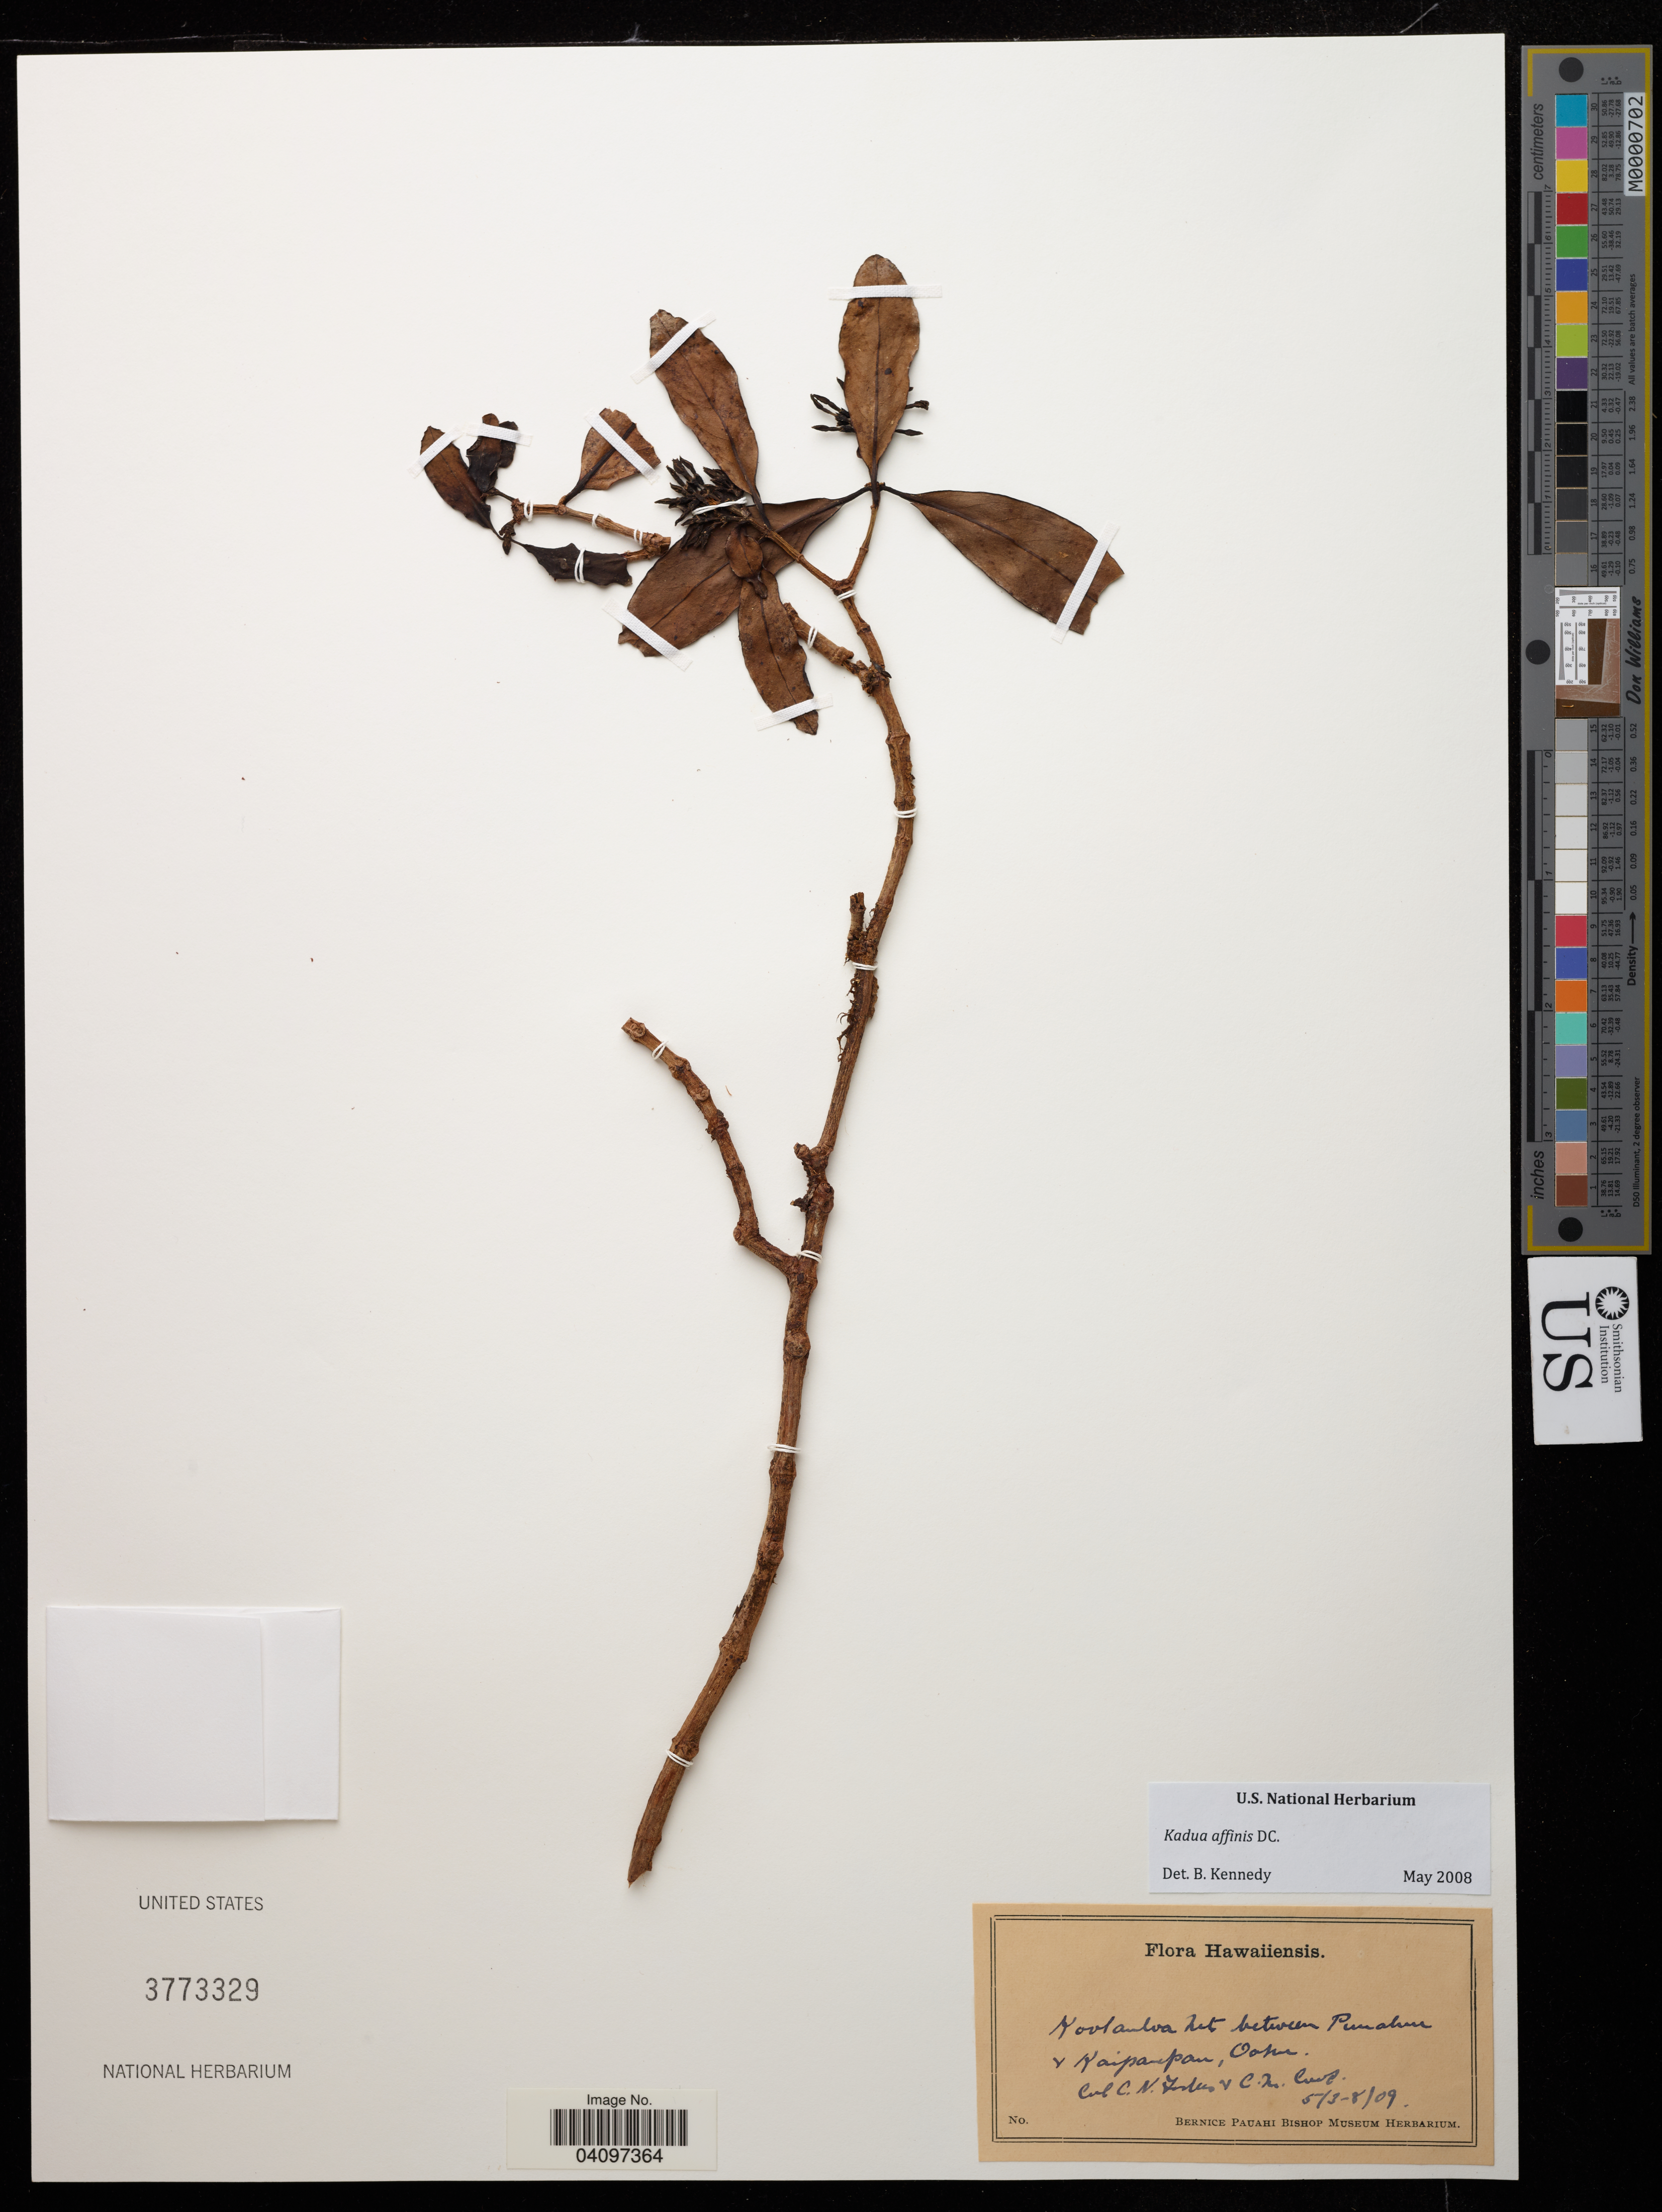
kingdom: Plantae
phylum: Tracheophyta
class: Magnoliopsida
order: Gentianales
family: Rubiaceae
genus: Kadua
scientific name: Kadua affinis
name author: DC.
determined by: Kennedy, B.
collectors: C. N. Forbes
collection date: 1909-05-03/1909-05-08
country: United States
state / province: Hawaii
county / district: Honolulu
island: Oahu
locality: Koolauloa Mts., between Punaluu and Kaipaupau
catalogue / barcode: US 3773329